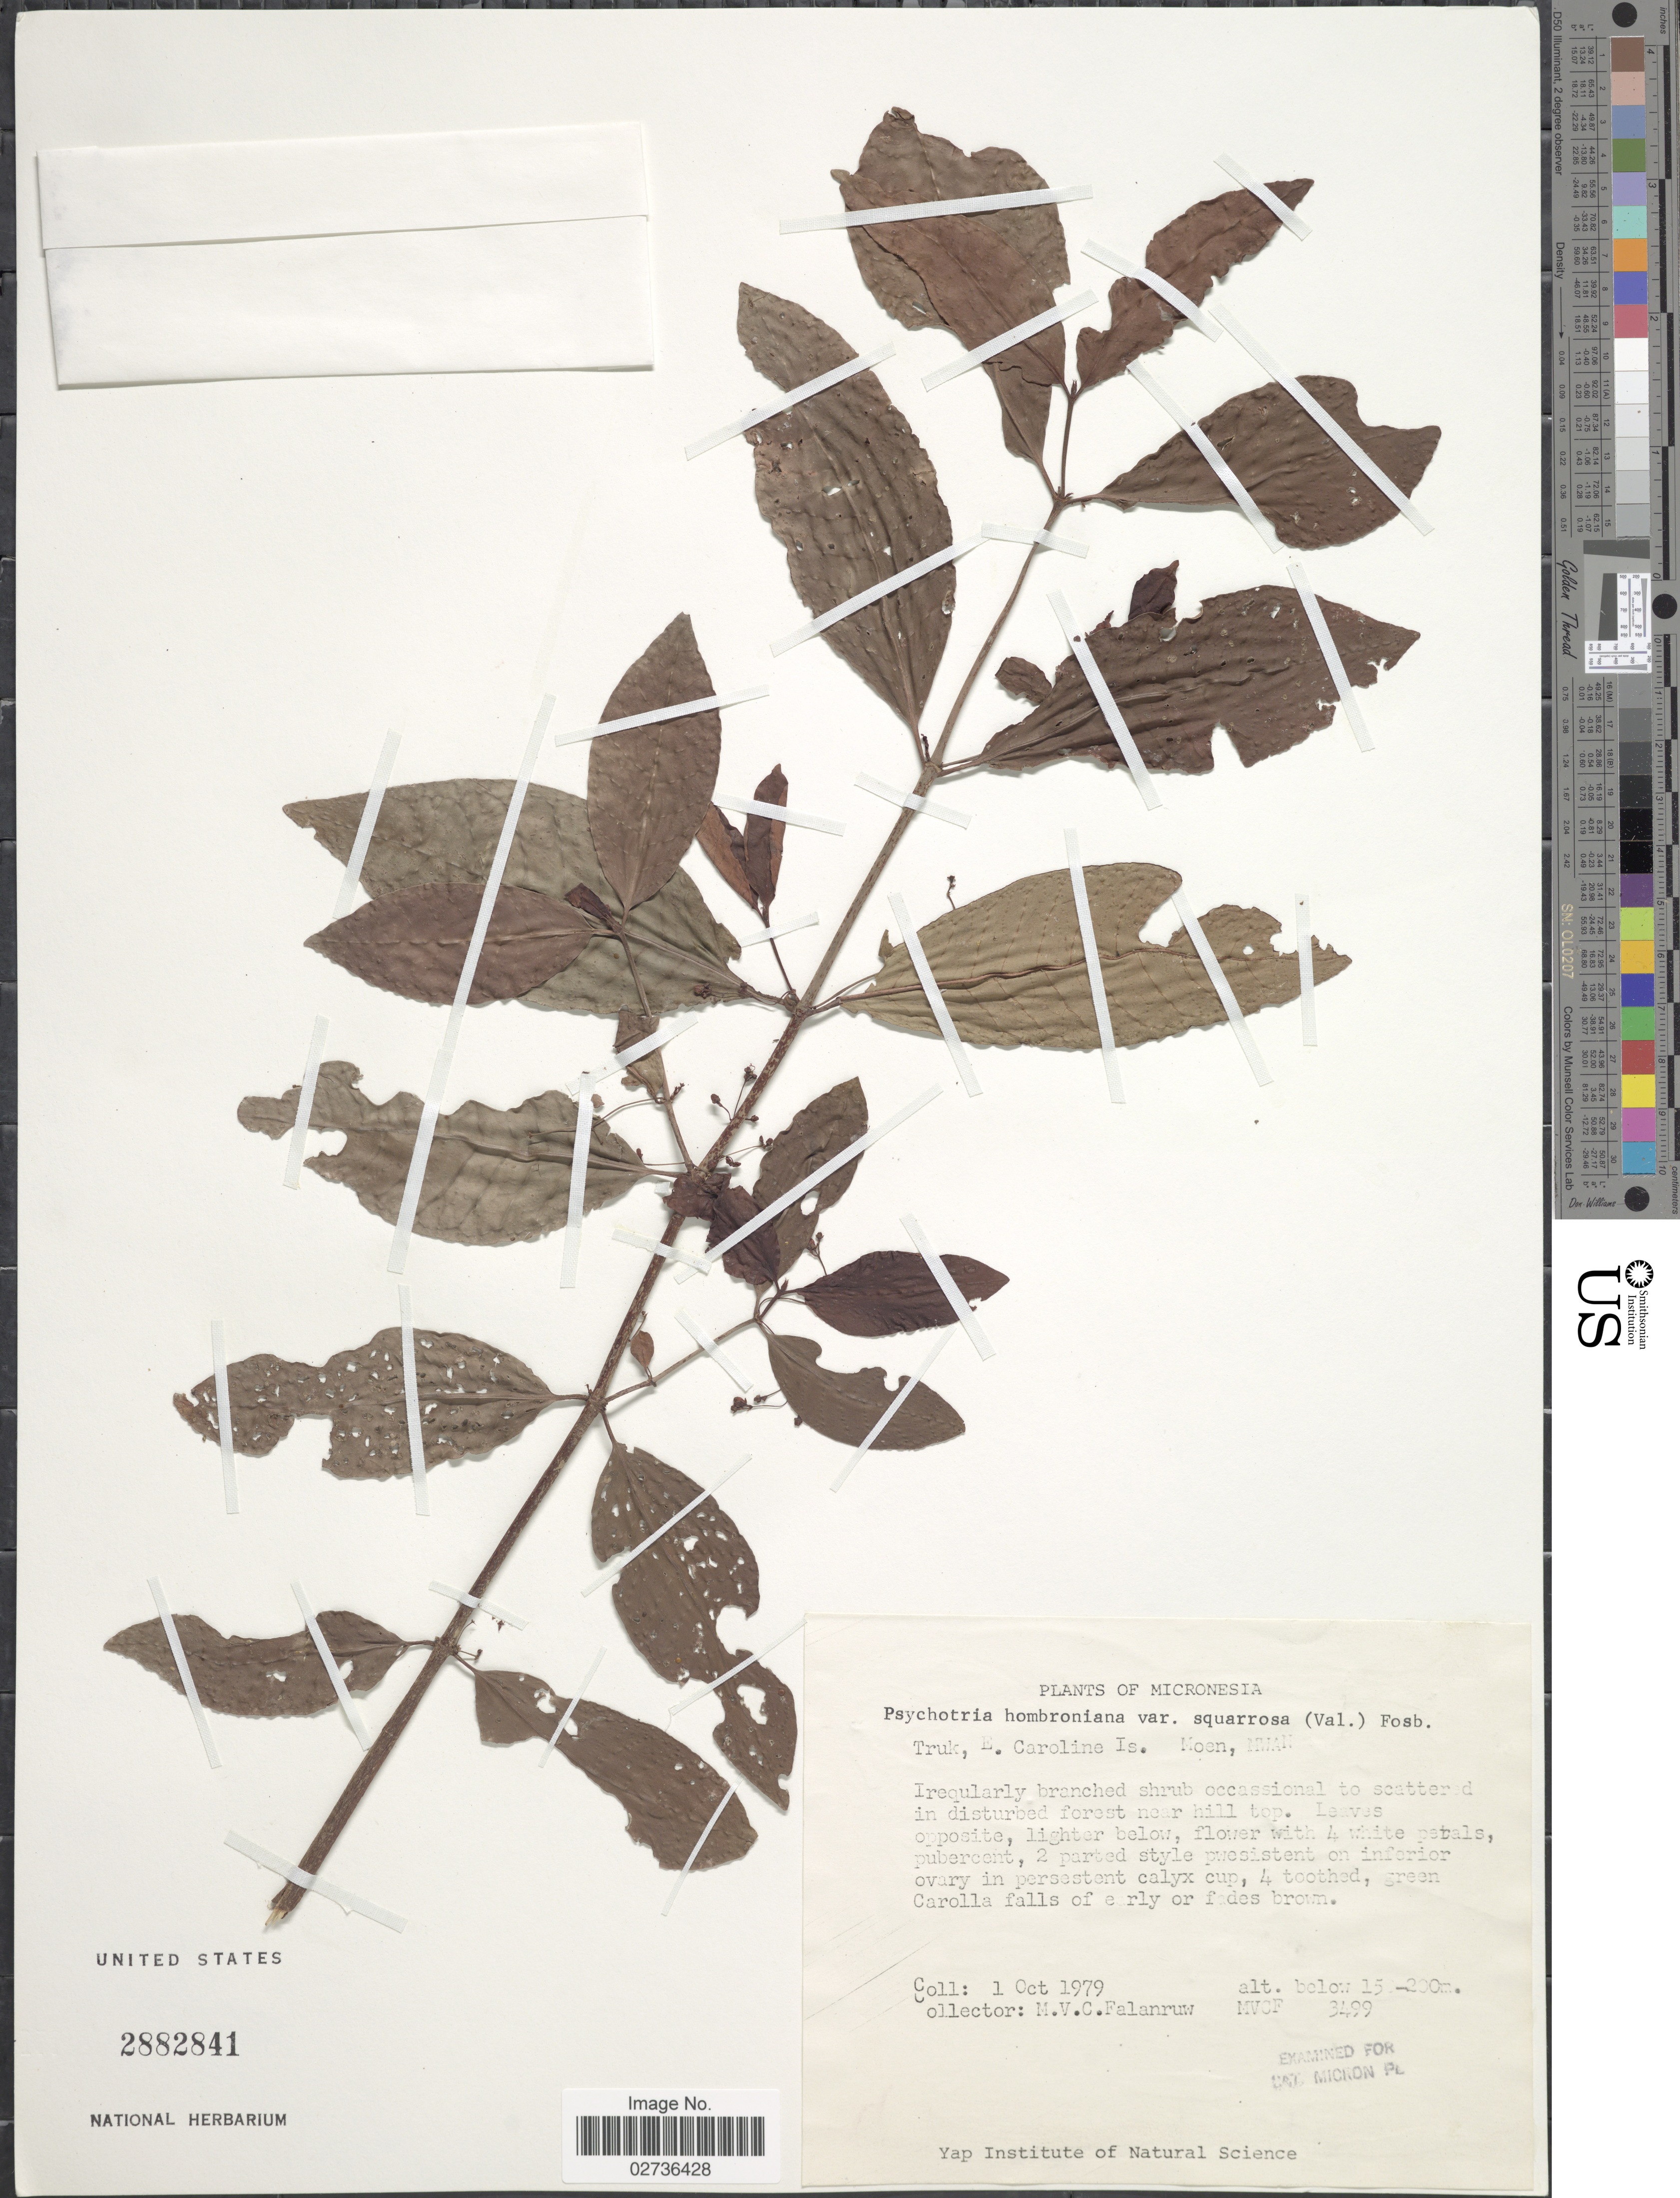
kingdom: Plantae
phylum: Tracheophyta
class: Magnoliopsida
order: Gentianales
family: Rubiaceae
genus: Psychotria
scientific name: Psychotria hombroniana var. squarrosa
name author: (Valeton) Fosberg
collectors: M. V. Falanruw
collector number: MVCF 3499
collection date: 1979-10-01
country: Micronesia, Federated States of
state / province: Truk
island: Moen [Wono]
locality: Truk, E. Caroline Is., Moen, Micronesia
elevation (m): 150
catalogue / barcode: US 2882841